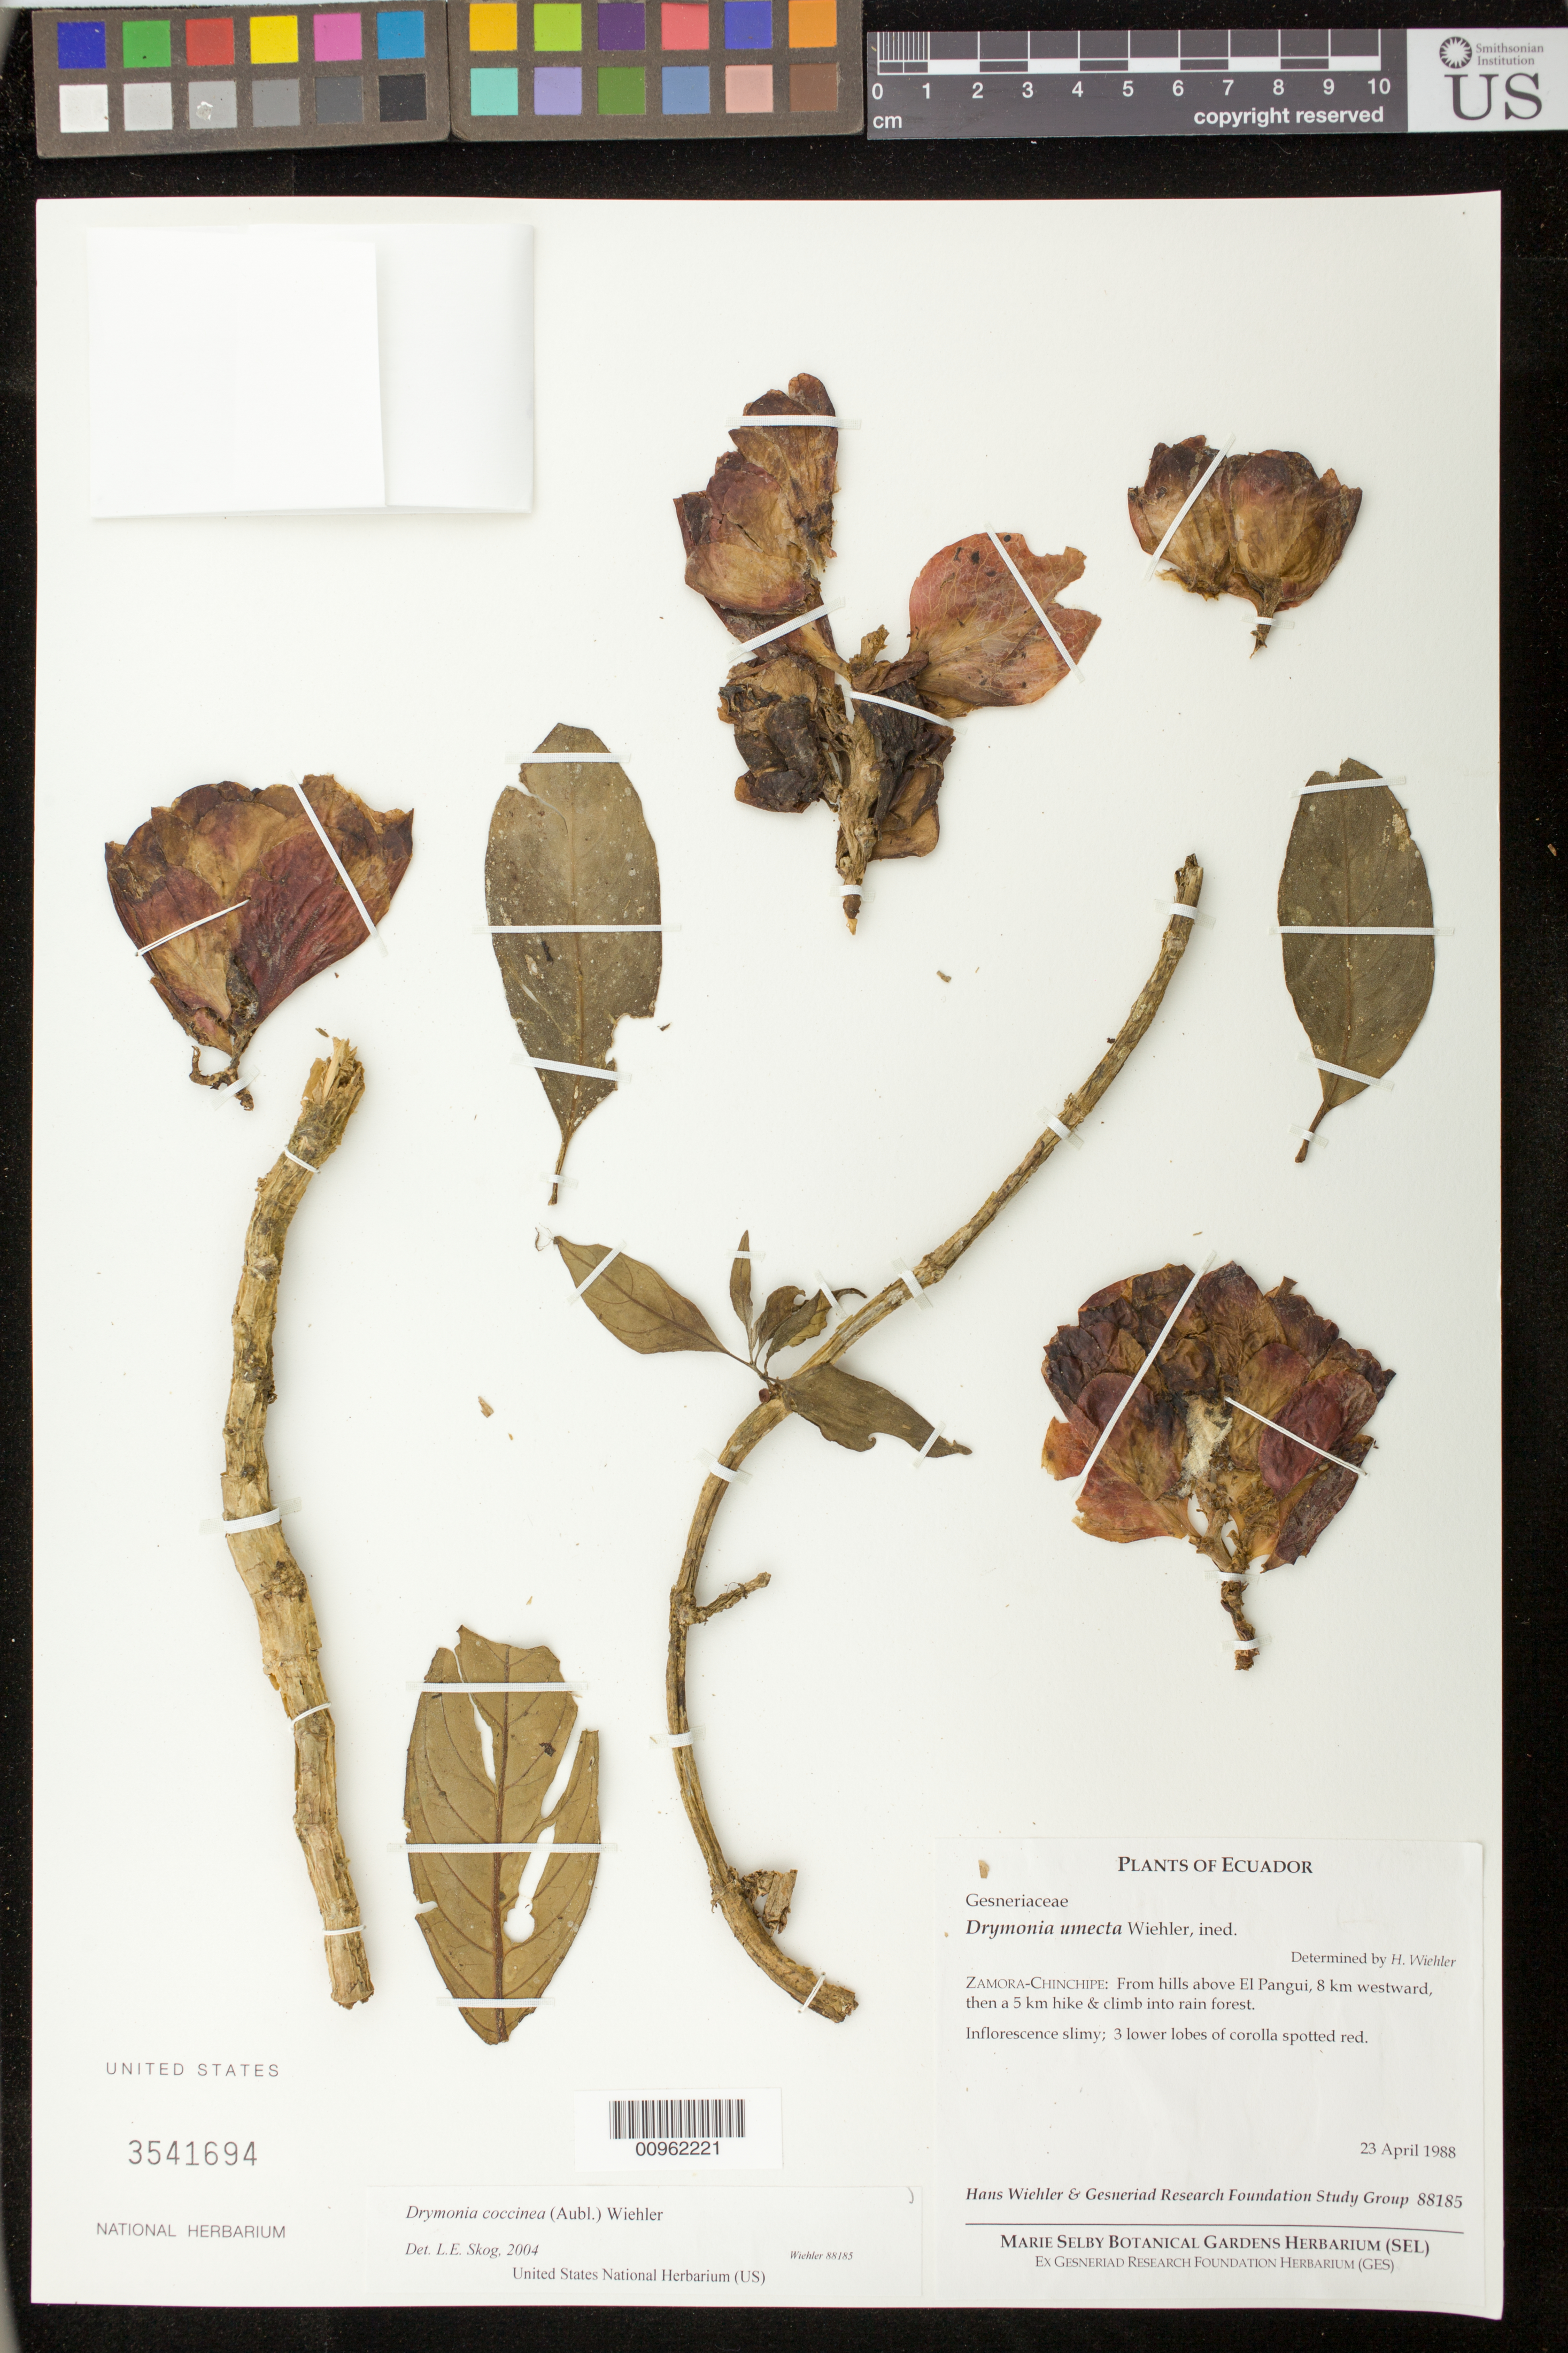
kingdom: Plantae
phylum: Tracheophyta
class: Magnoliopsida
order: Lamiales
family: Gesneriaceae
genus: Drymonia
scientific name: Drymonia coccinea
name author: (Aubl.) Wiehler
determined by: Skog, Laurence E.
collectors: H. J. Wiehler & GRF Study Group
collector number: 88185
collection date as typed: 23 Apr 1988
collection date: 1988-04-23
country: Ecuador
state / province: Zamora-Chinchipe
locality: Zamora-Chinchipe: from hills above El Pangui, 8 km westward, then a 5 km hike & climb into rain forest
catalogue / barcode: US 3541694